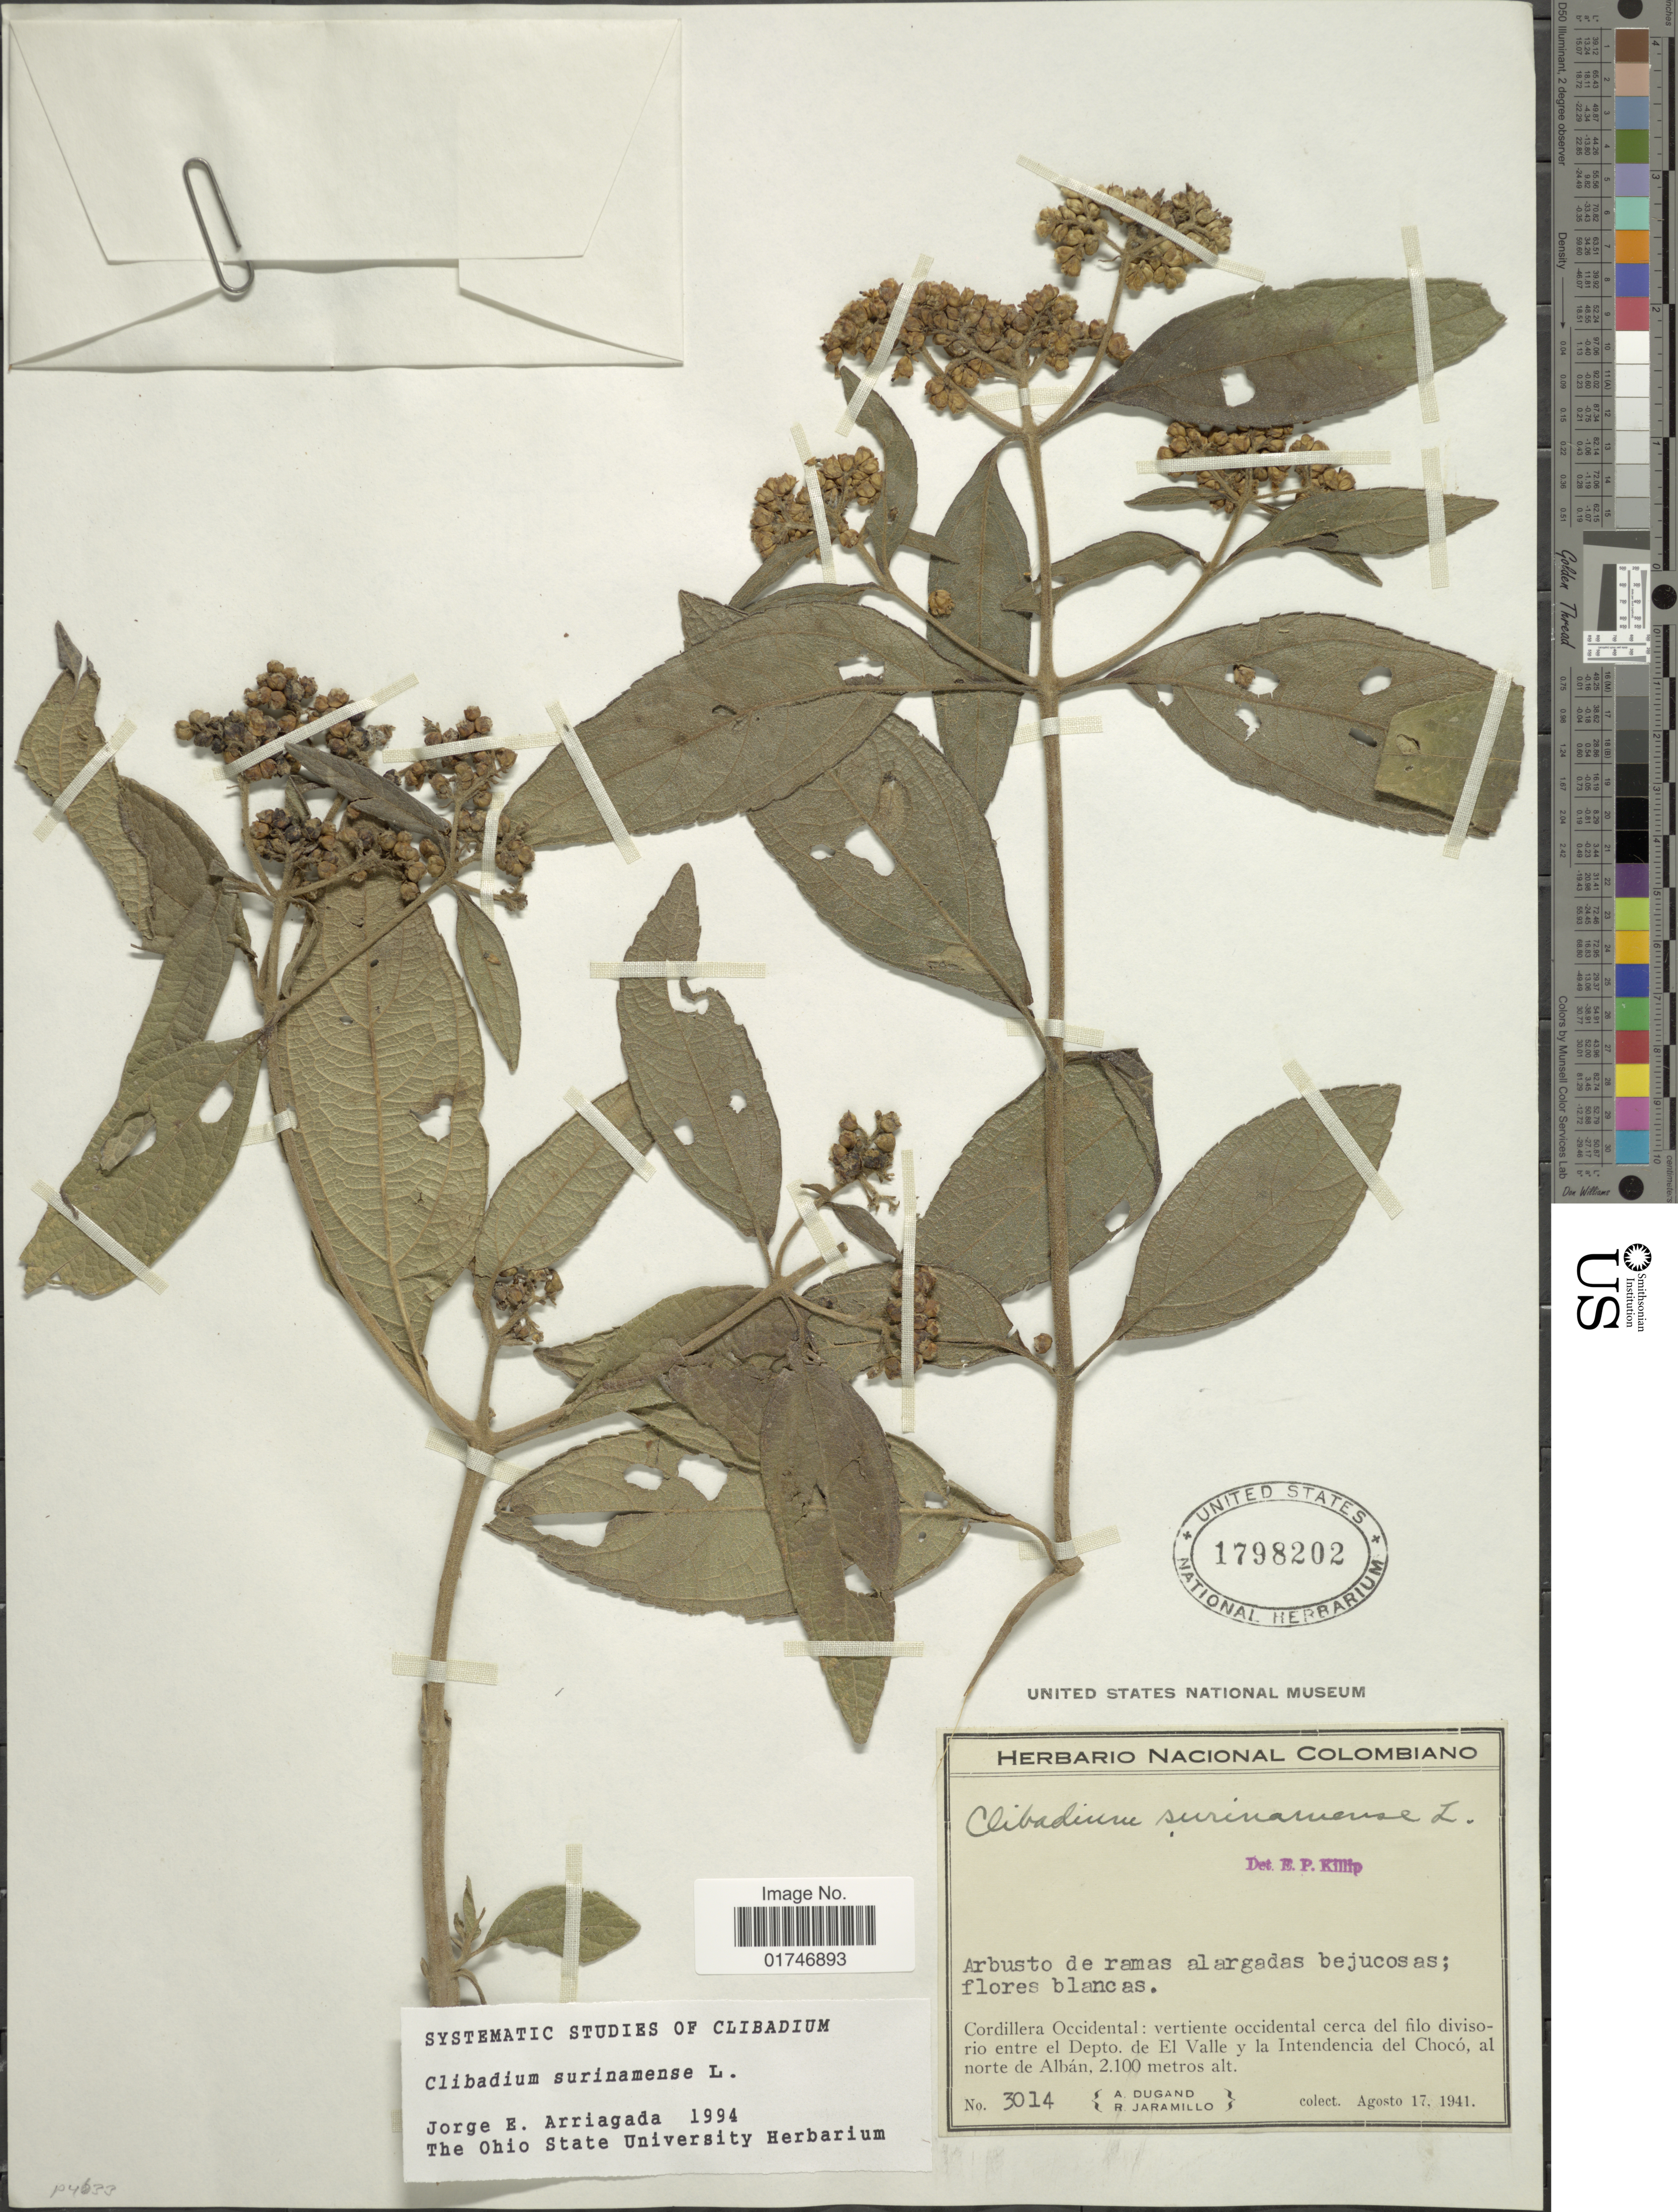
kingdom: Plantae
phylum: Tracheophyta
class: Magnoliopsida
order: Asterales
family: Asteraceae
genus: Clibadium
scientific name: Clibadium surinamense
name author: L.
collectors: A. Dugand & R. Jaramillo M.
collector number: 3014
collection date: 1941-08-17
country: Colombia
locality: Cordillera Occidental: vertiente occidental cerca del filo divisorio entre el Depto. de El Valle y la Intendencia del Chocó, al norte de Albán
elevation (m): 2100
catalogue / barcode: US 1798202